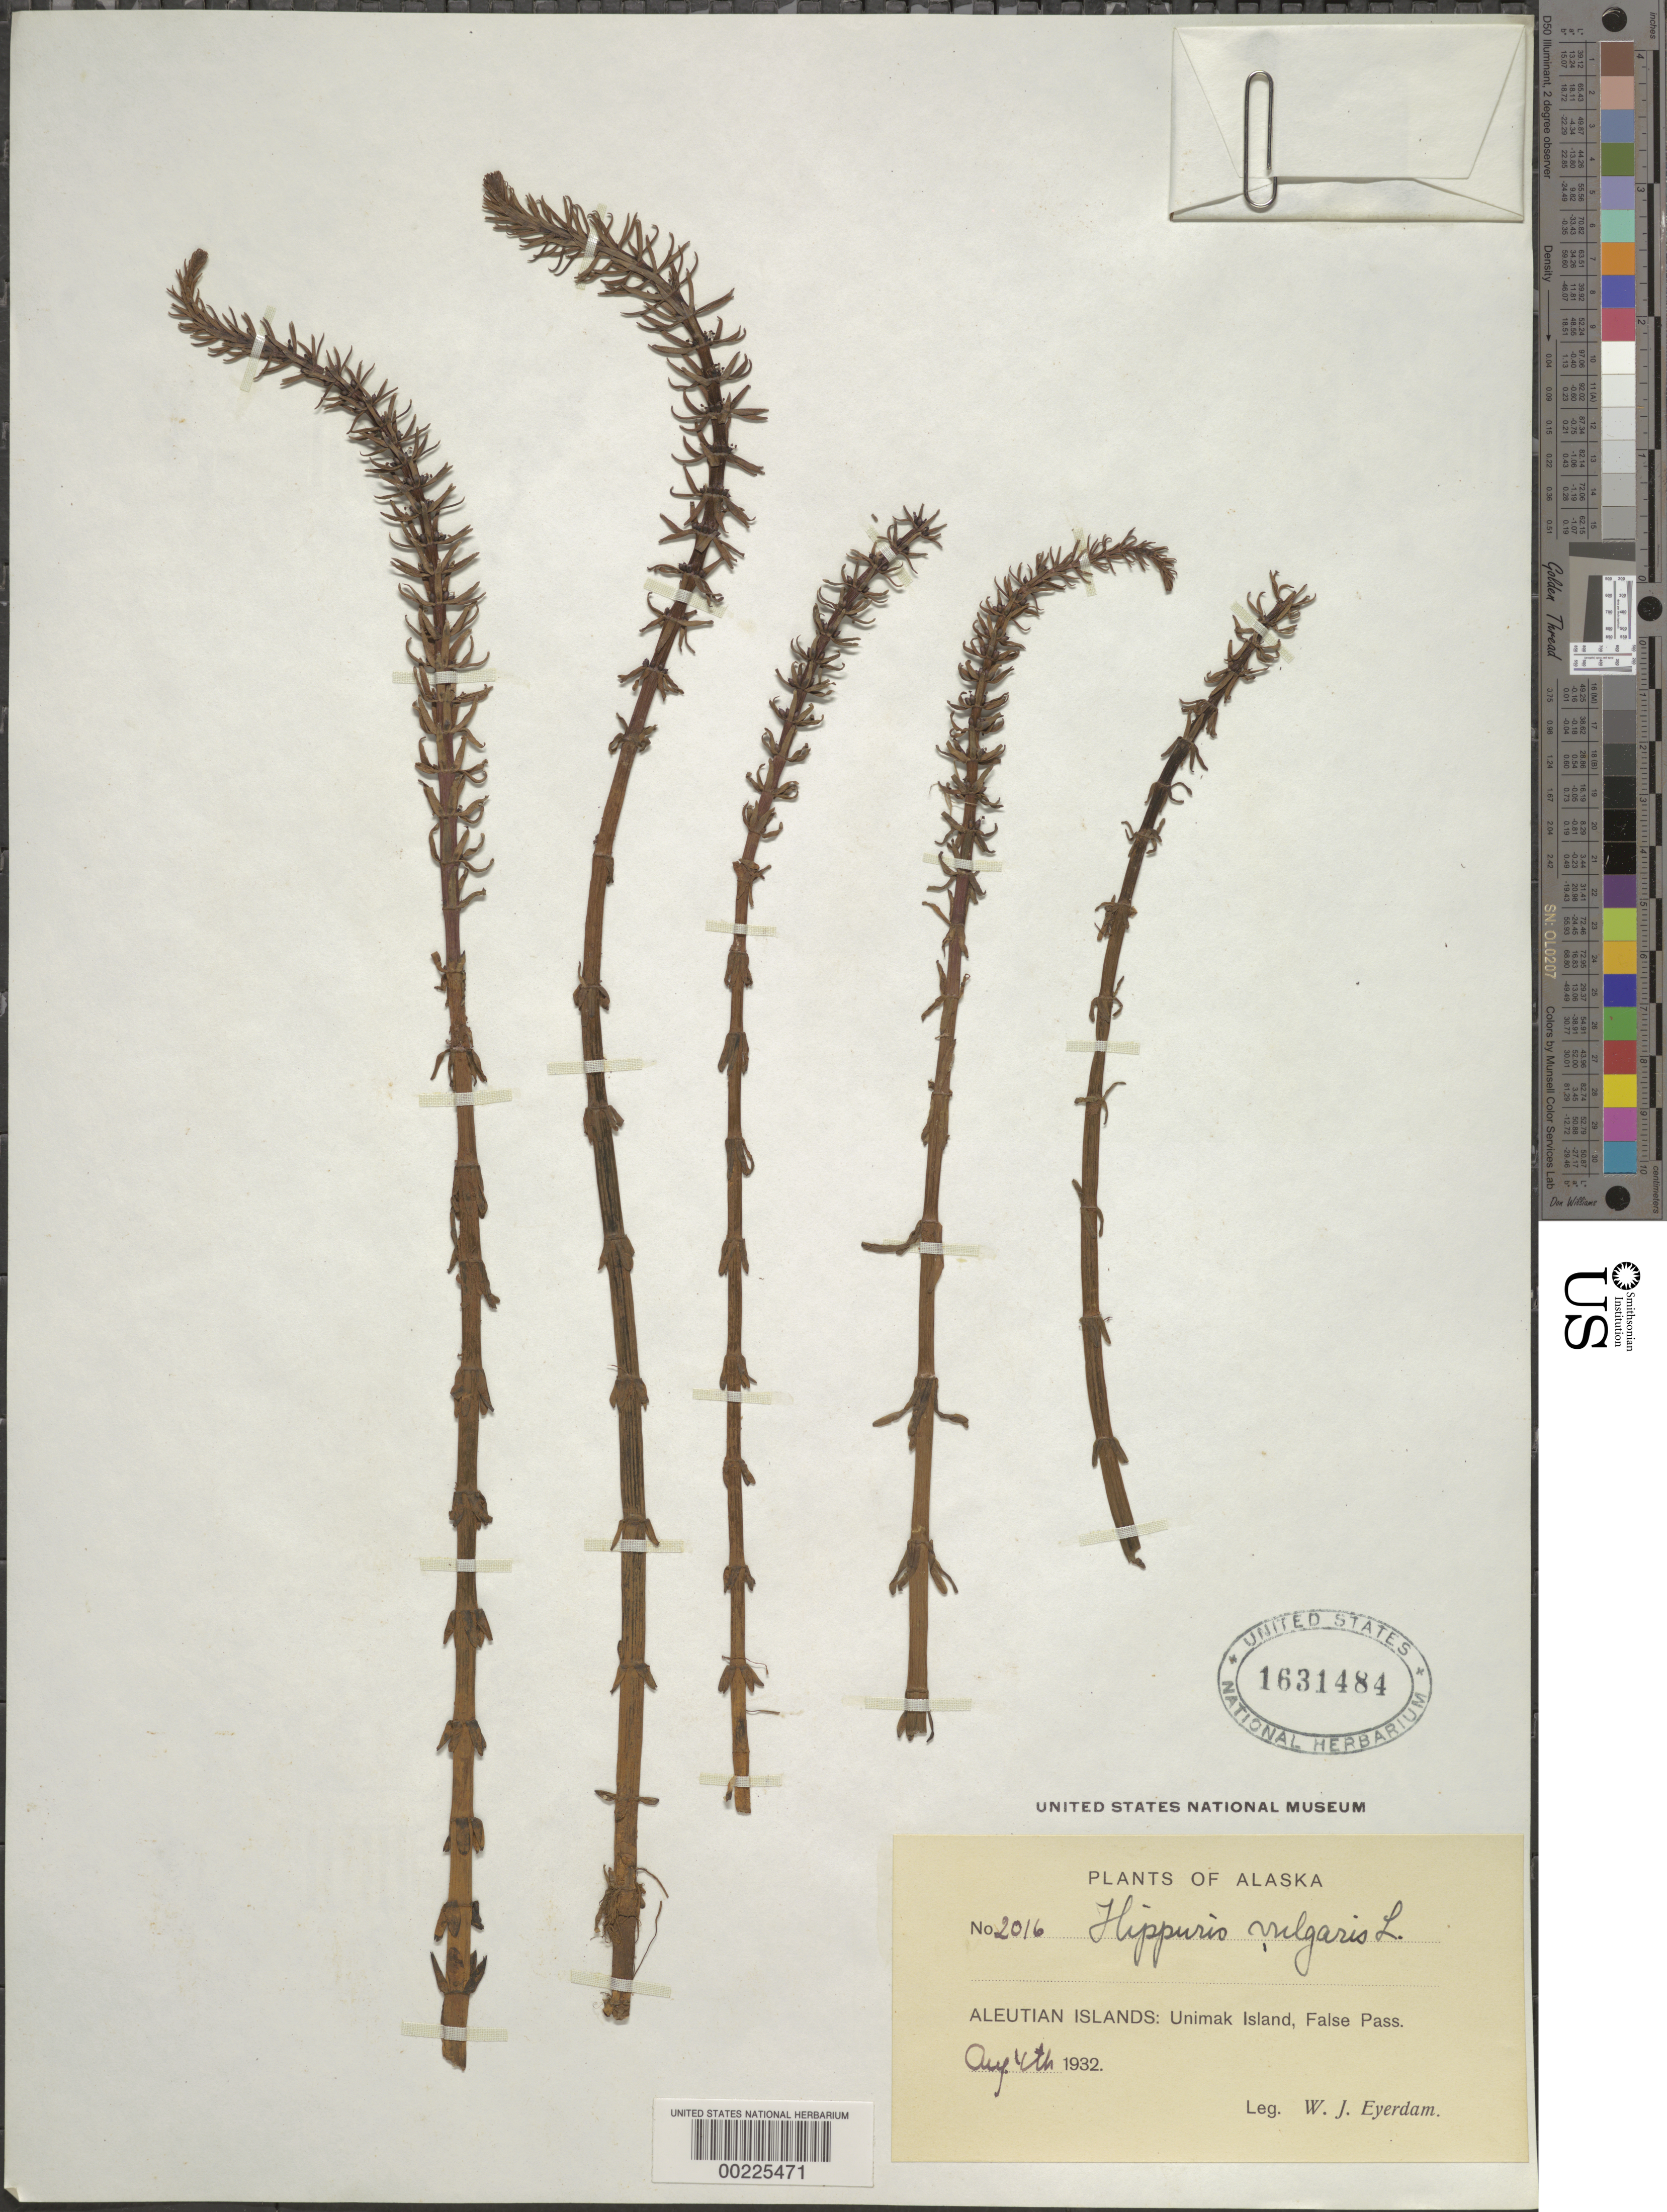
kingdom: Plantae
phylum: Tracheophyta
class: Magnoliopsida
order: Lamiales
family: Plantaginaceae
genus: Hippuris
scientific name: Hippuris vulgaris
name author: L.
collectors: W. J. Eyerdam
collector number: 2016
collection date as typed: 04 Aug 1932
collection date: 1932-08-04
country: United States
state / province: Alaska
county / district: Aleutians East Borough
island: Unimak Island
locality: Aleutian islands: unimak island, false pass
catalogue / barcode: US 1631484